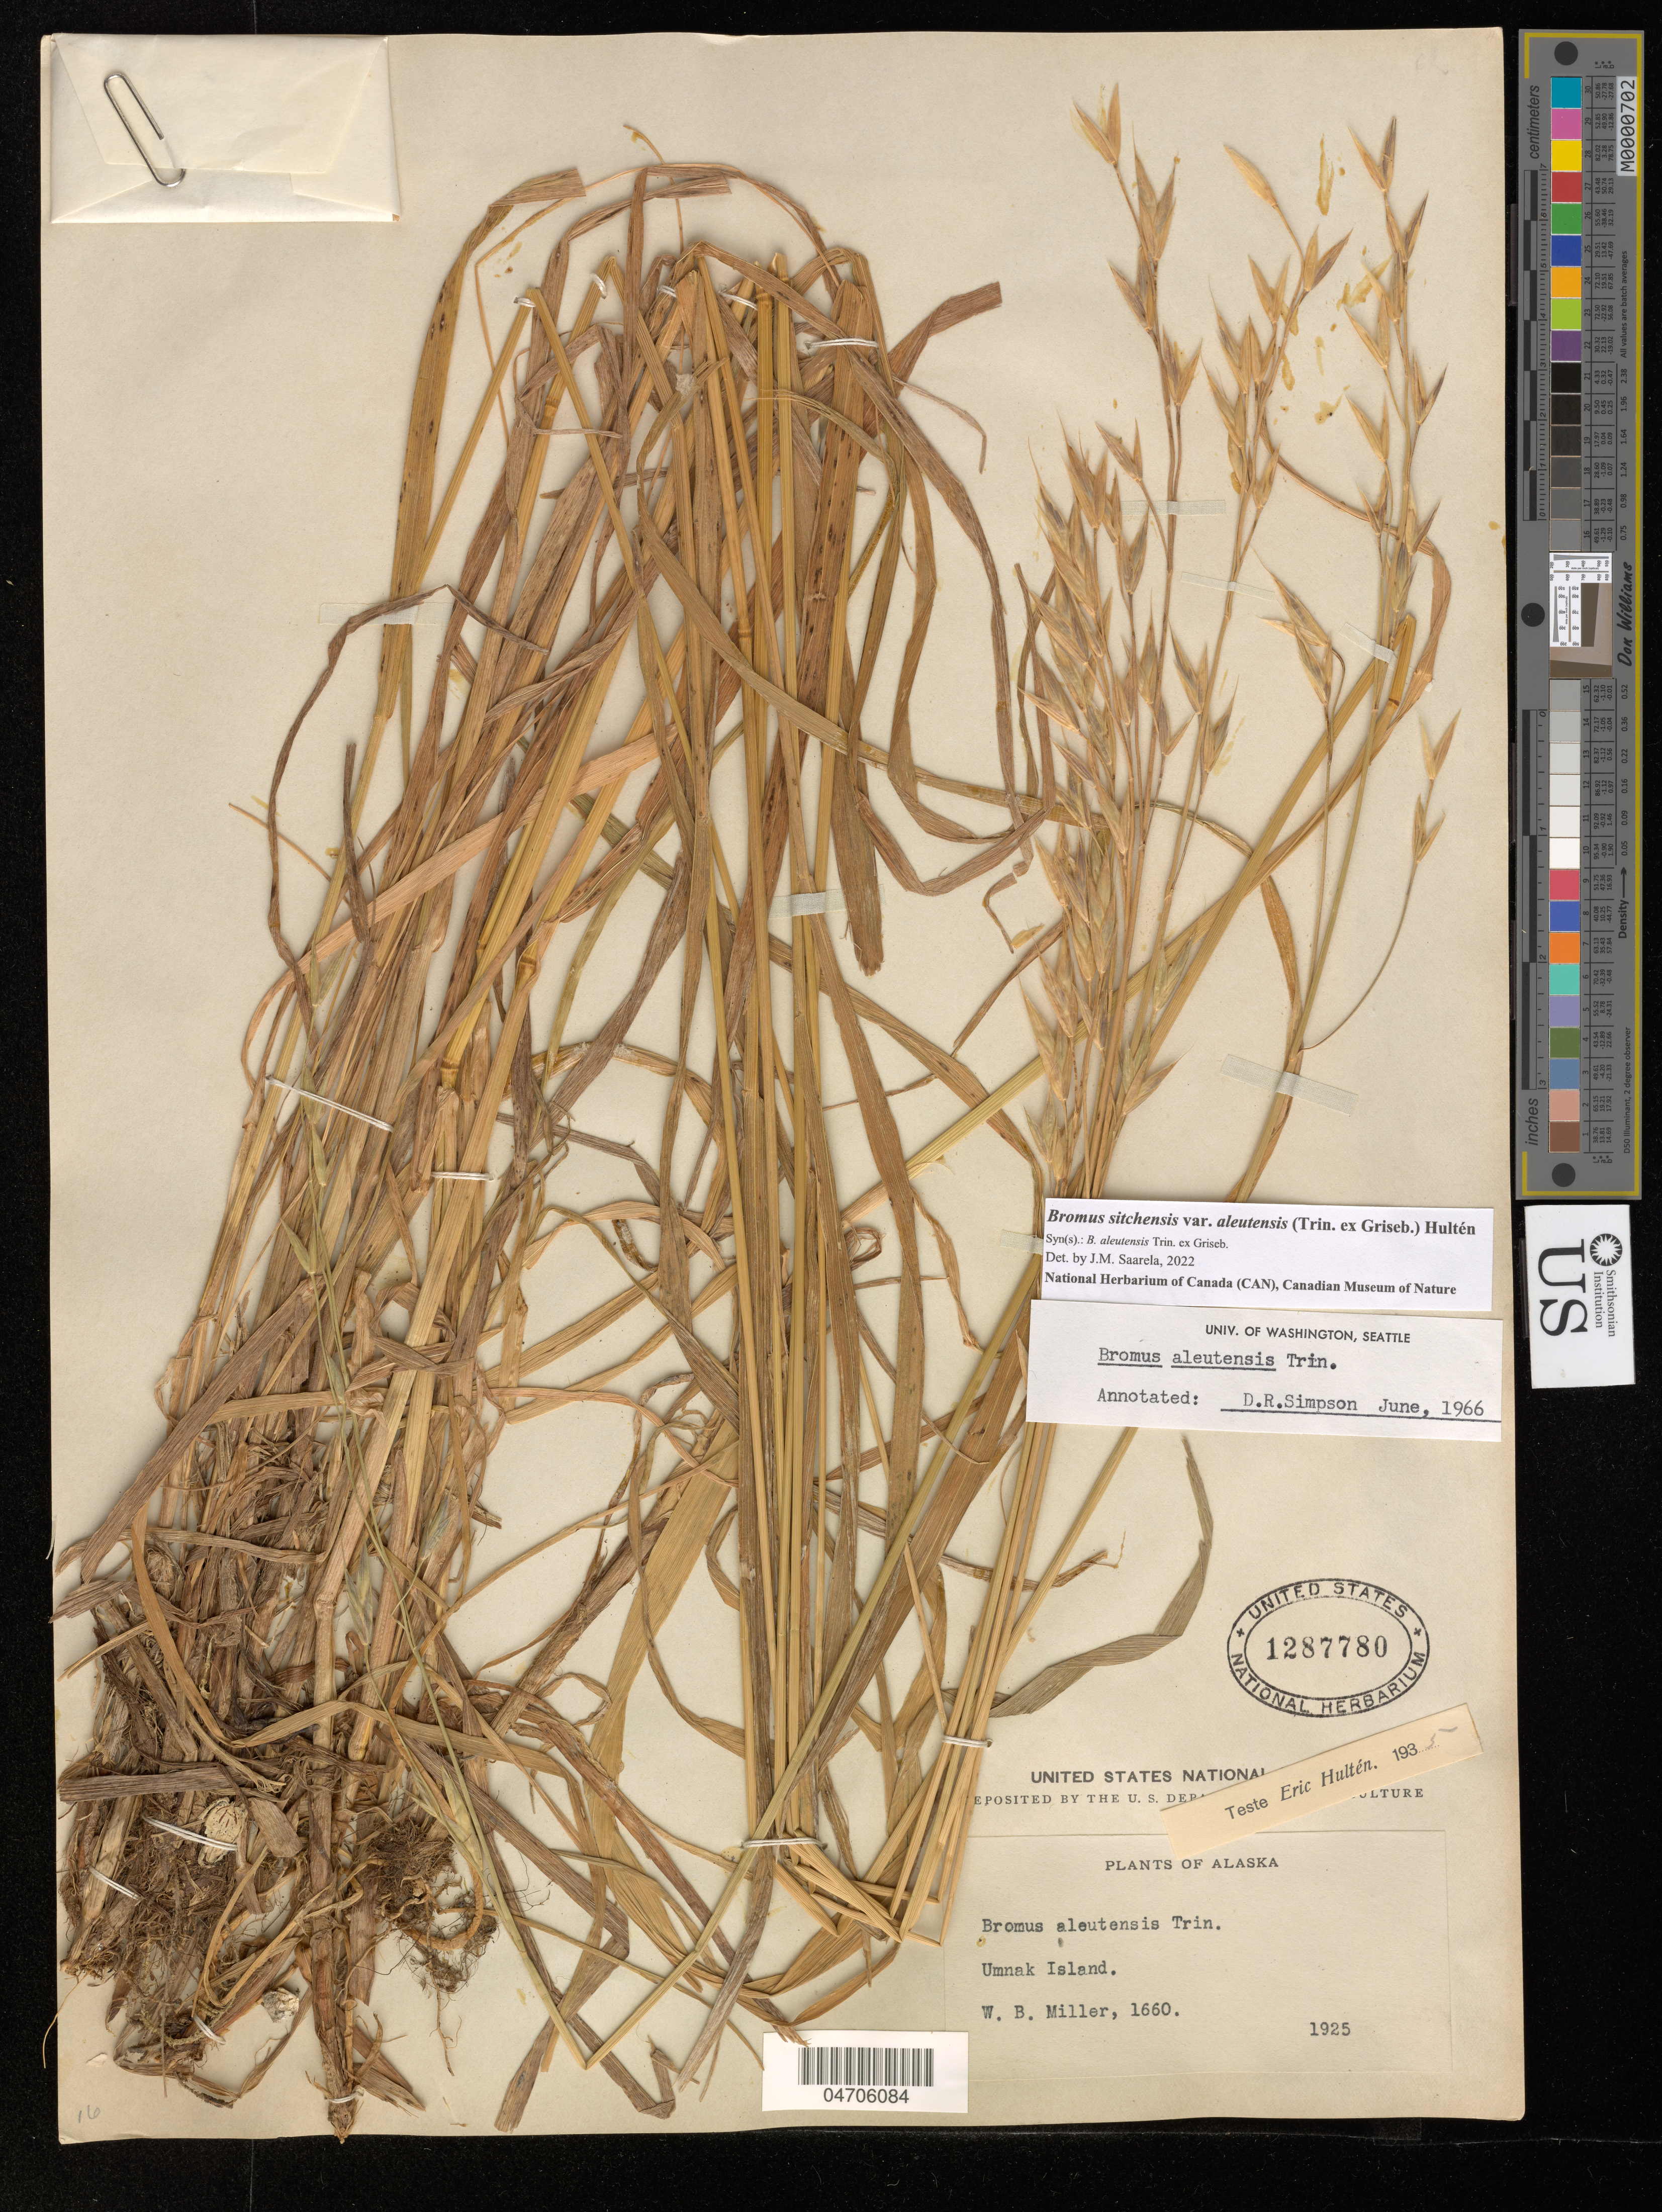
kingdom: Plantae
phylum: Tracheophyta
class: Liliopsida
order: Poales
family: Poaceae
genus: Bromus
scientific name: Bromus sitchensis var. polyanthus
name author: (Scribn. ex Shear) R.E. Brainerd & Otting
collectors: W. Miller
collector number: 1660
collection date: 1925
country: United States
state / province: Alaska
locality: Umnak Island.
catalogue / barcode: US 1287780